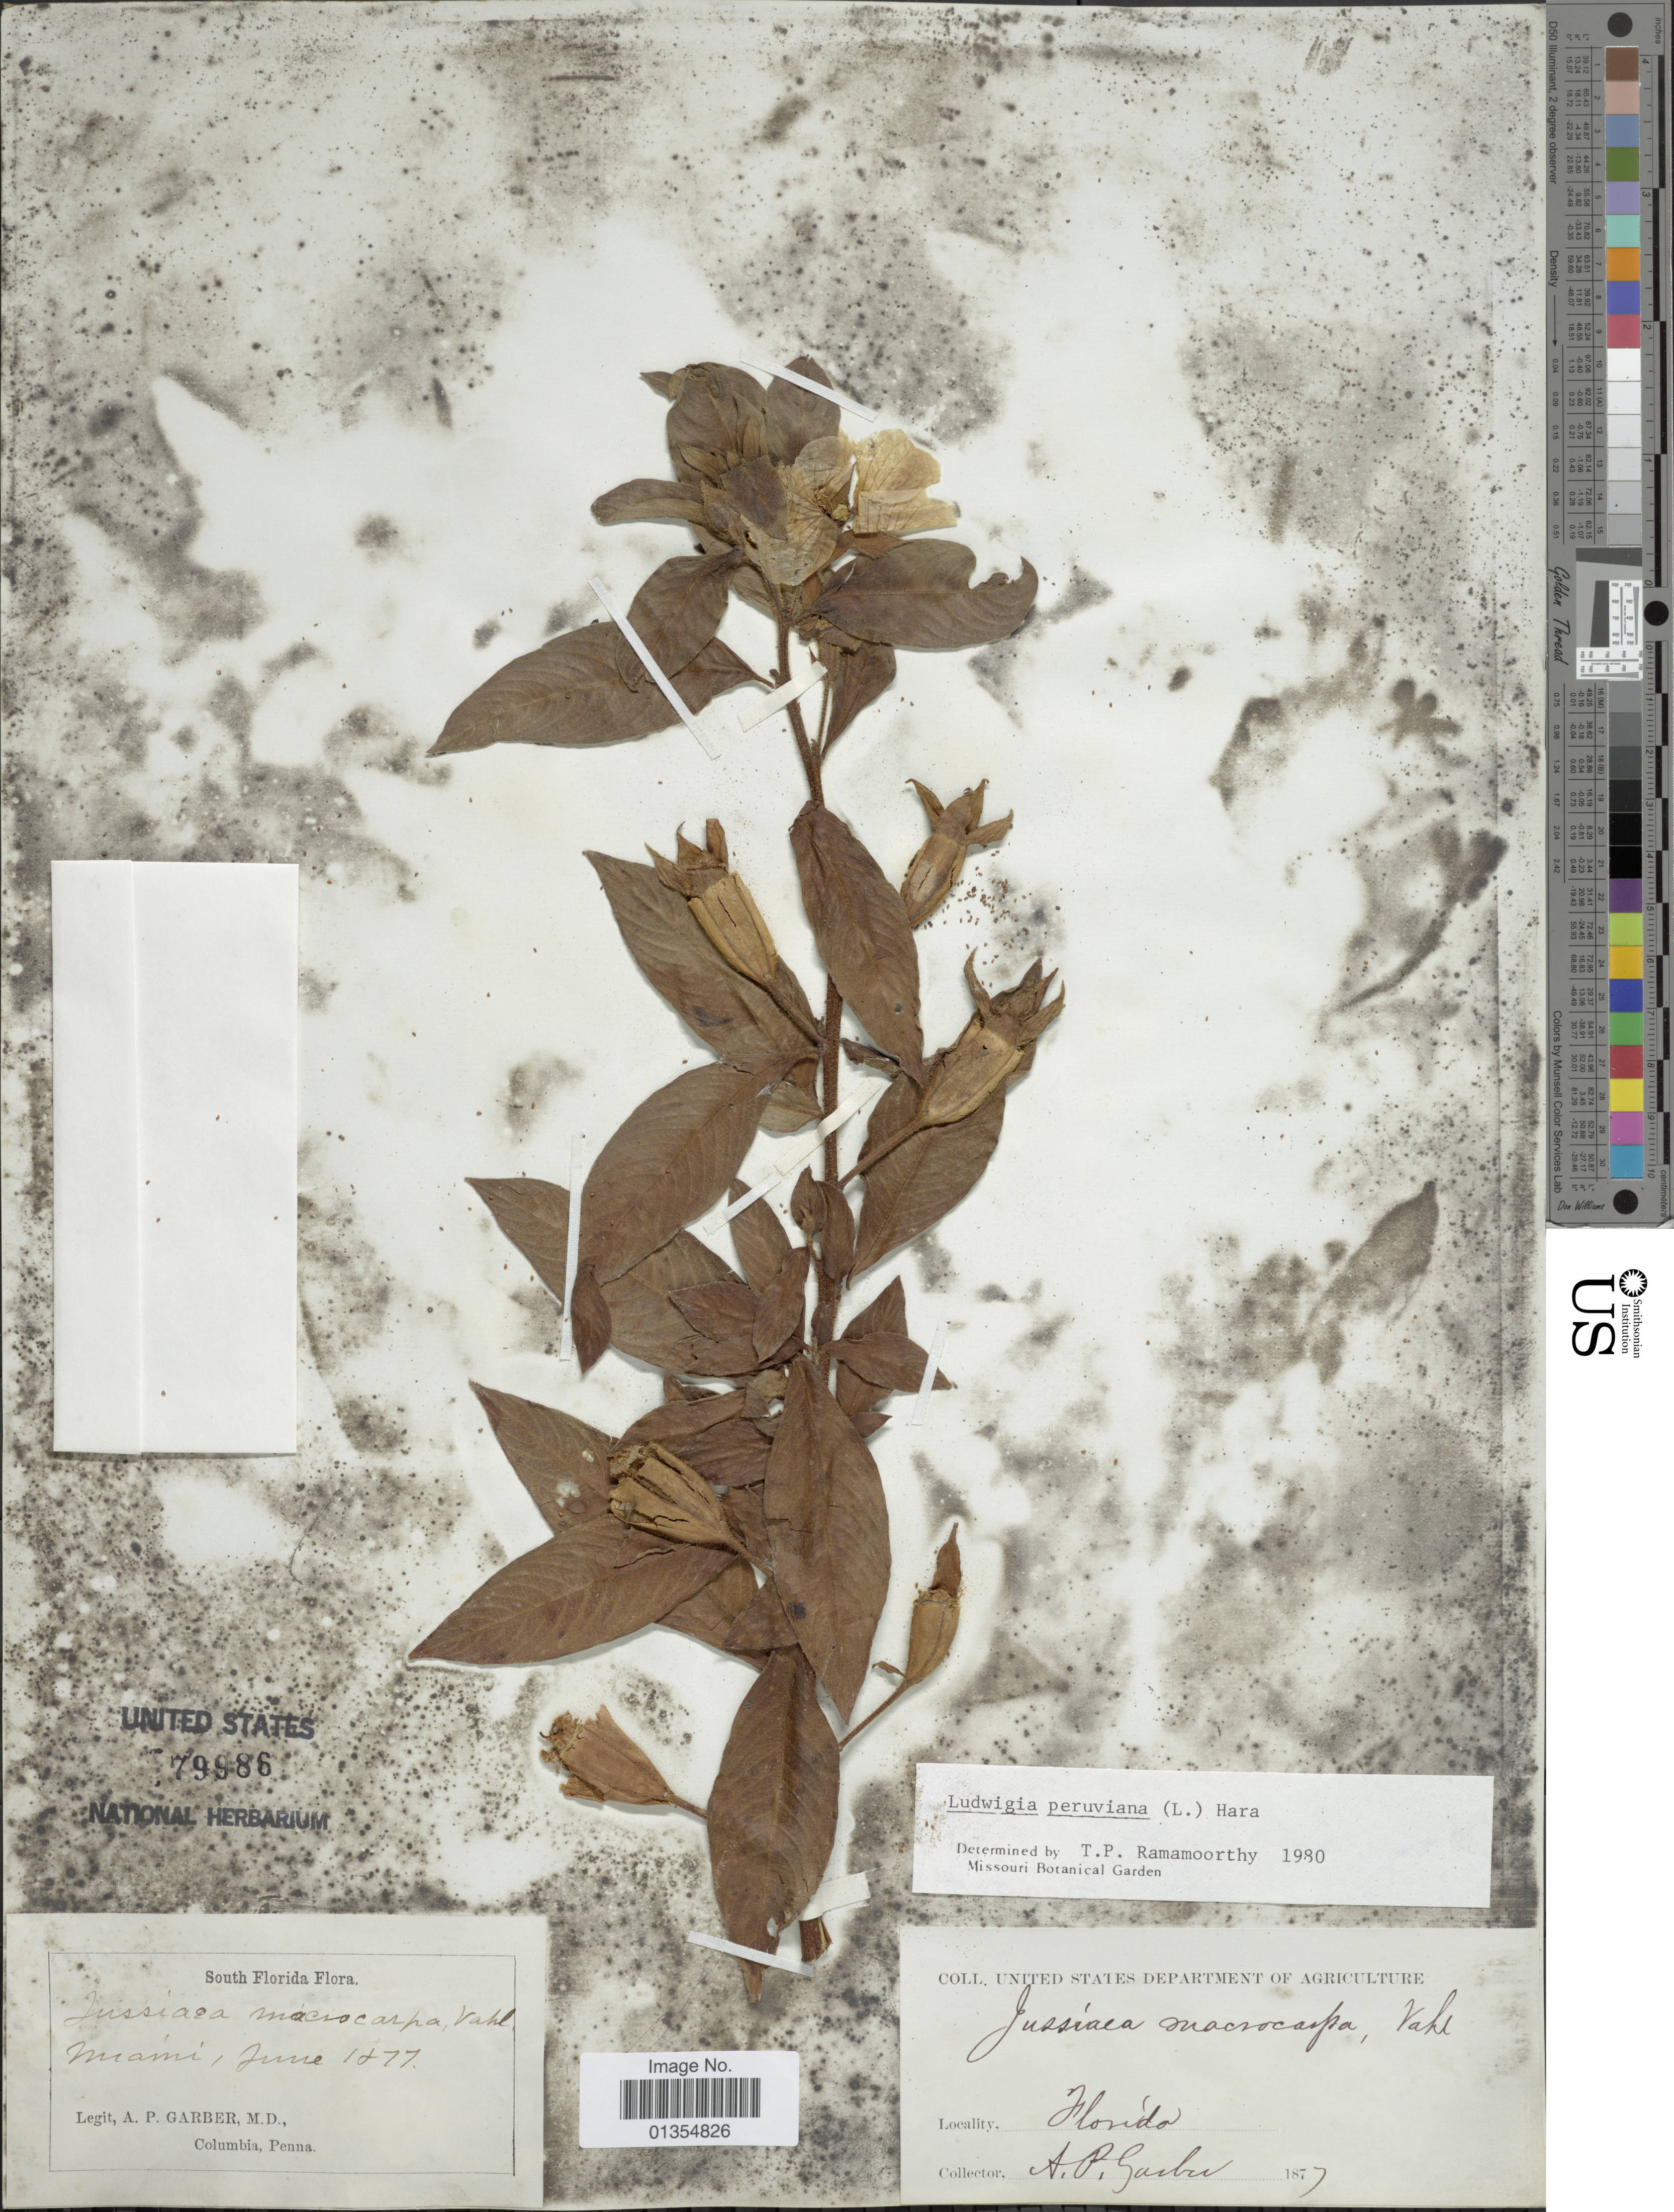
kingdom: Plantae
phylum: Tracheophyta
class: Magnoliopsida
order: Myrtales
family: Onagraceae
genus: Ludwigia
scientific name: Ludwigia peruviana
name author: (L.) H. Hara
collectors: A. P. Garber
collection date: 1877-06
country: United States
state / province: Florida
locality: Miami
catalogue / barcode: US 79986